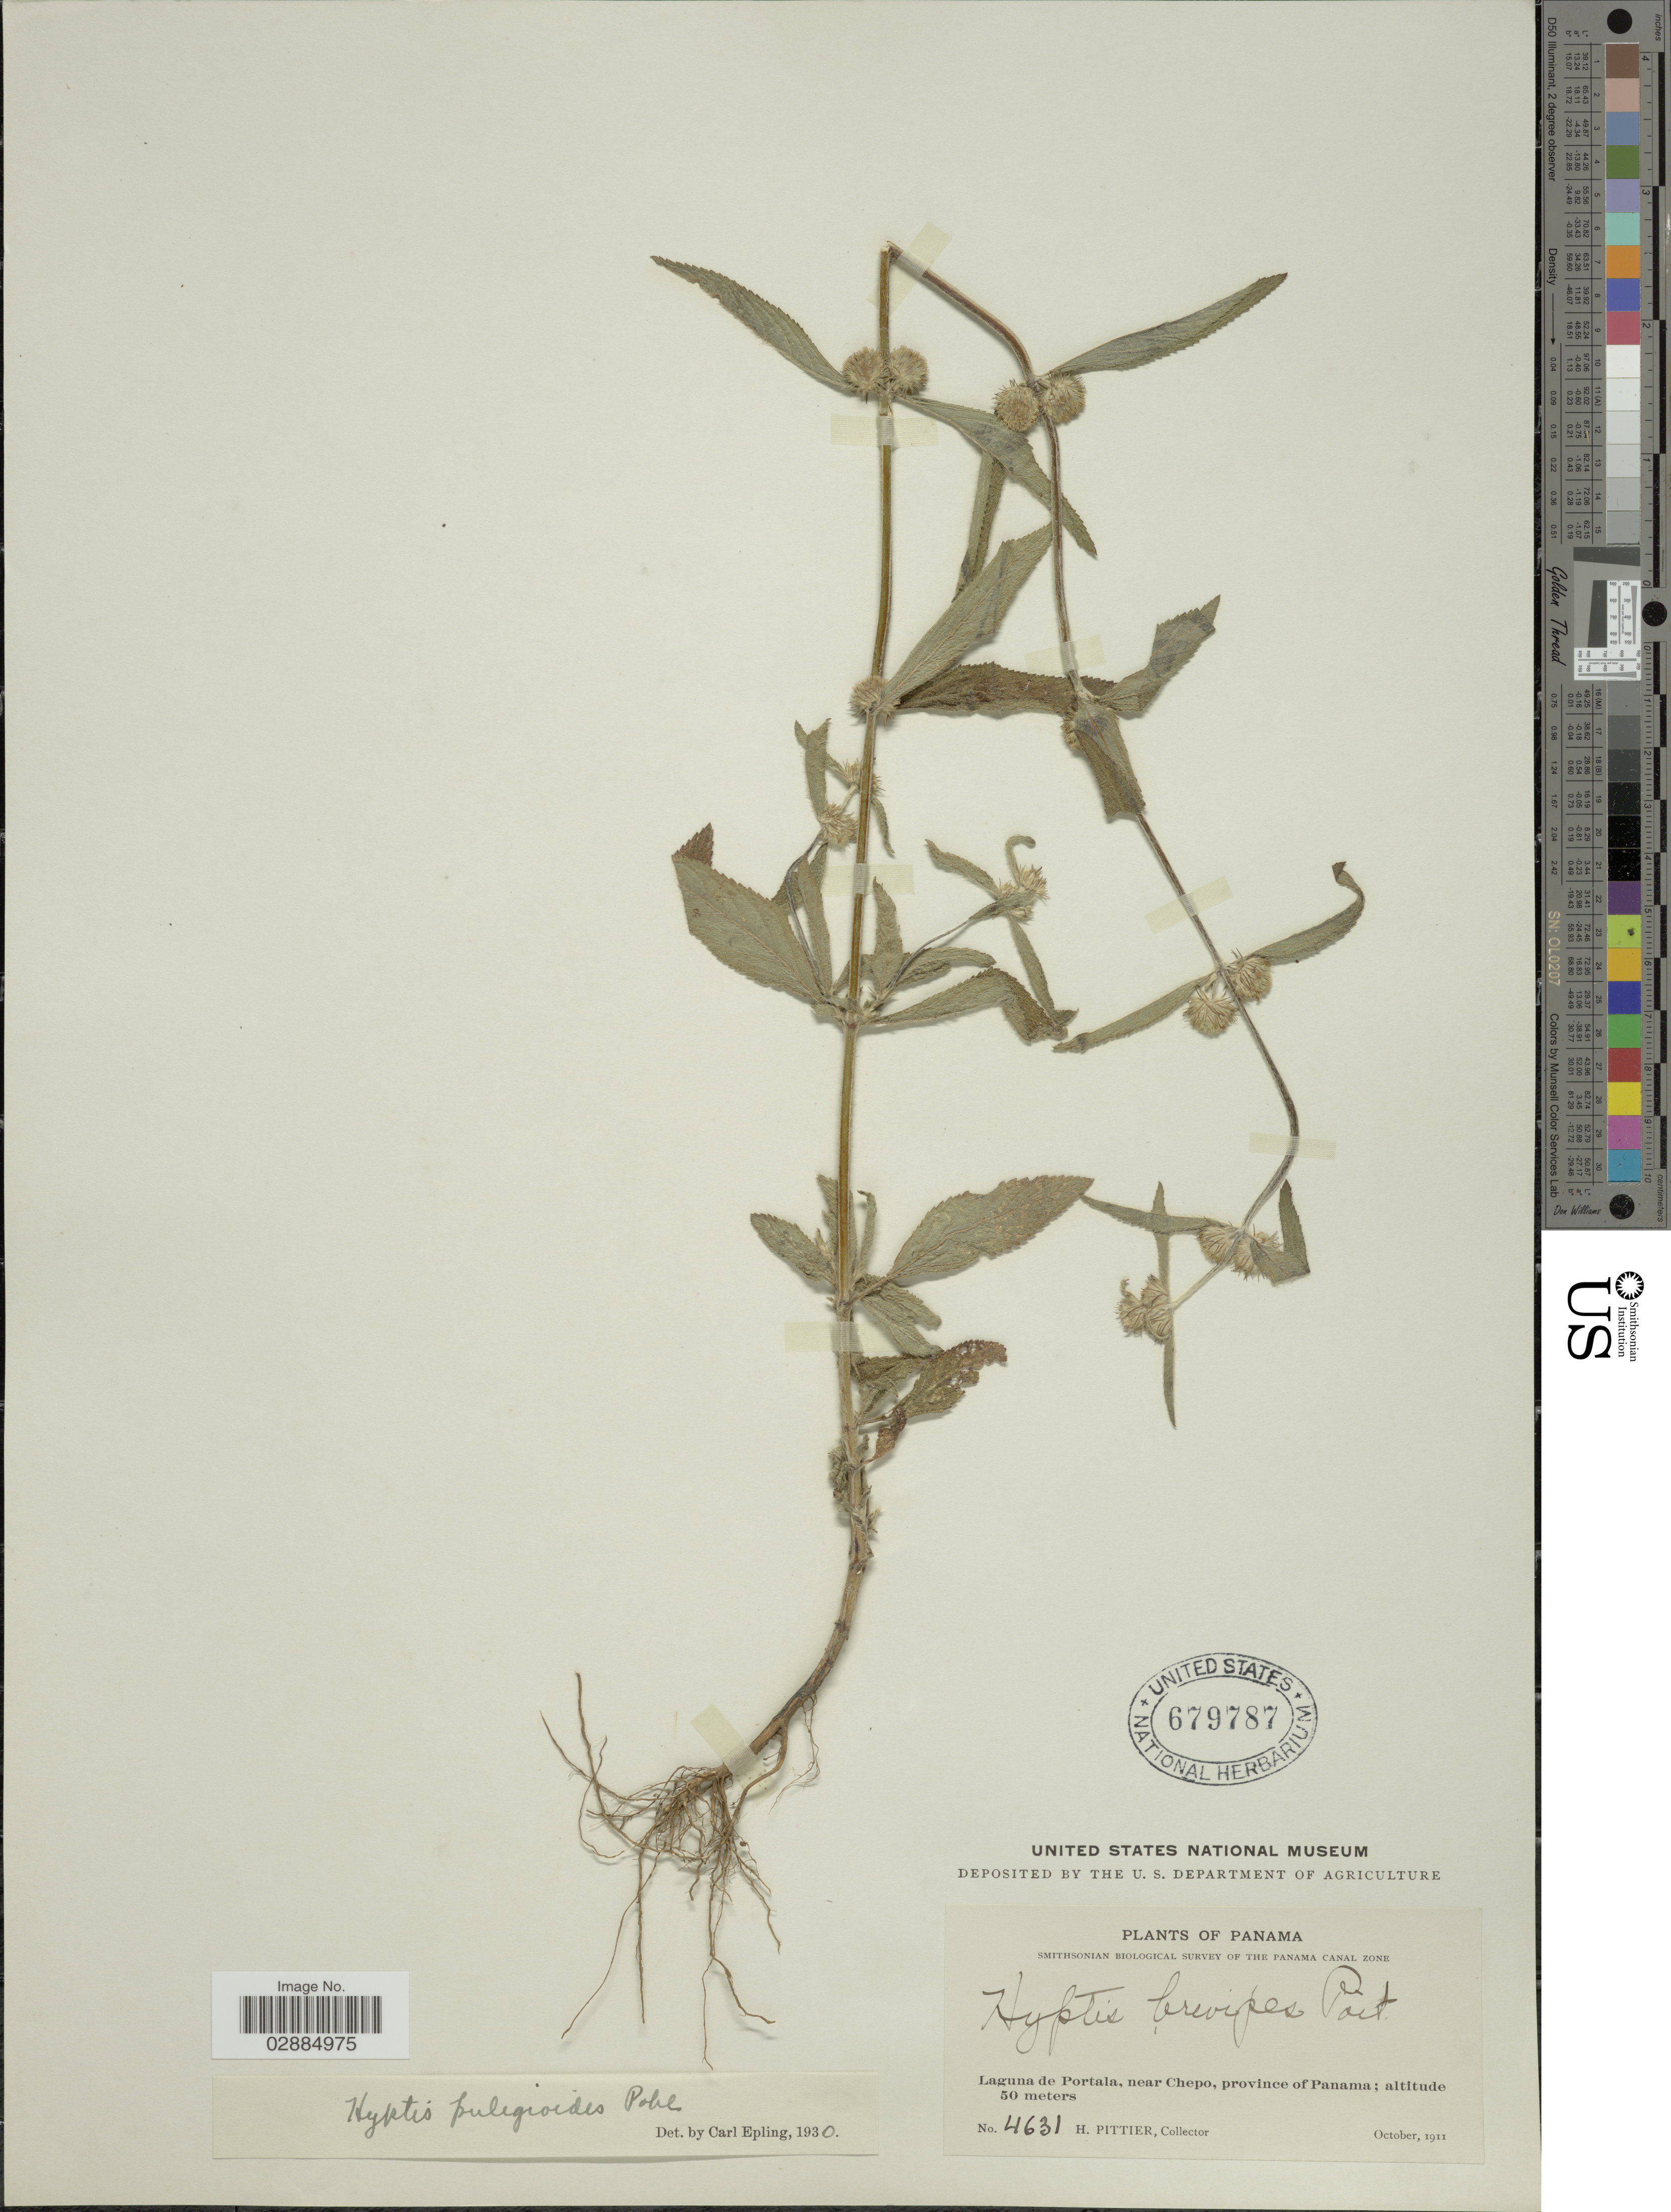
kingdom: Plantae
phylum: Tracheophyta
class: Magnoliopsida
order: Lamiales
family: Lamiaceae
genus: Hyptis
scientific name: Hyptis pulegioides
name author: Pohl ex Benth.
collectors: H. F. Pittier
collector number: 4631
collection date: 1911-10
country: Panama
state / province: Panamá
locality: Laguna de Portala, near Chepo, province of Panama.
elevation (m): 50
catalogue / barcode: US 679787